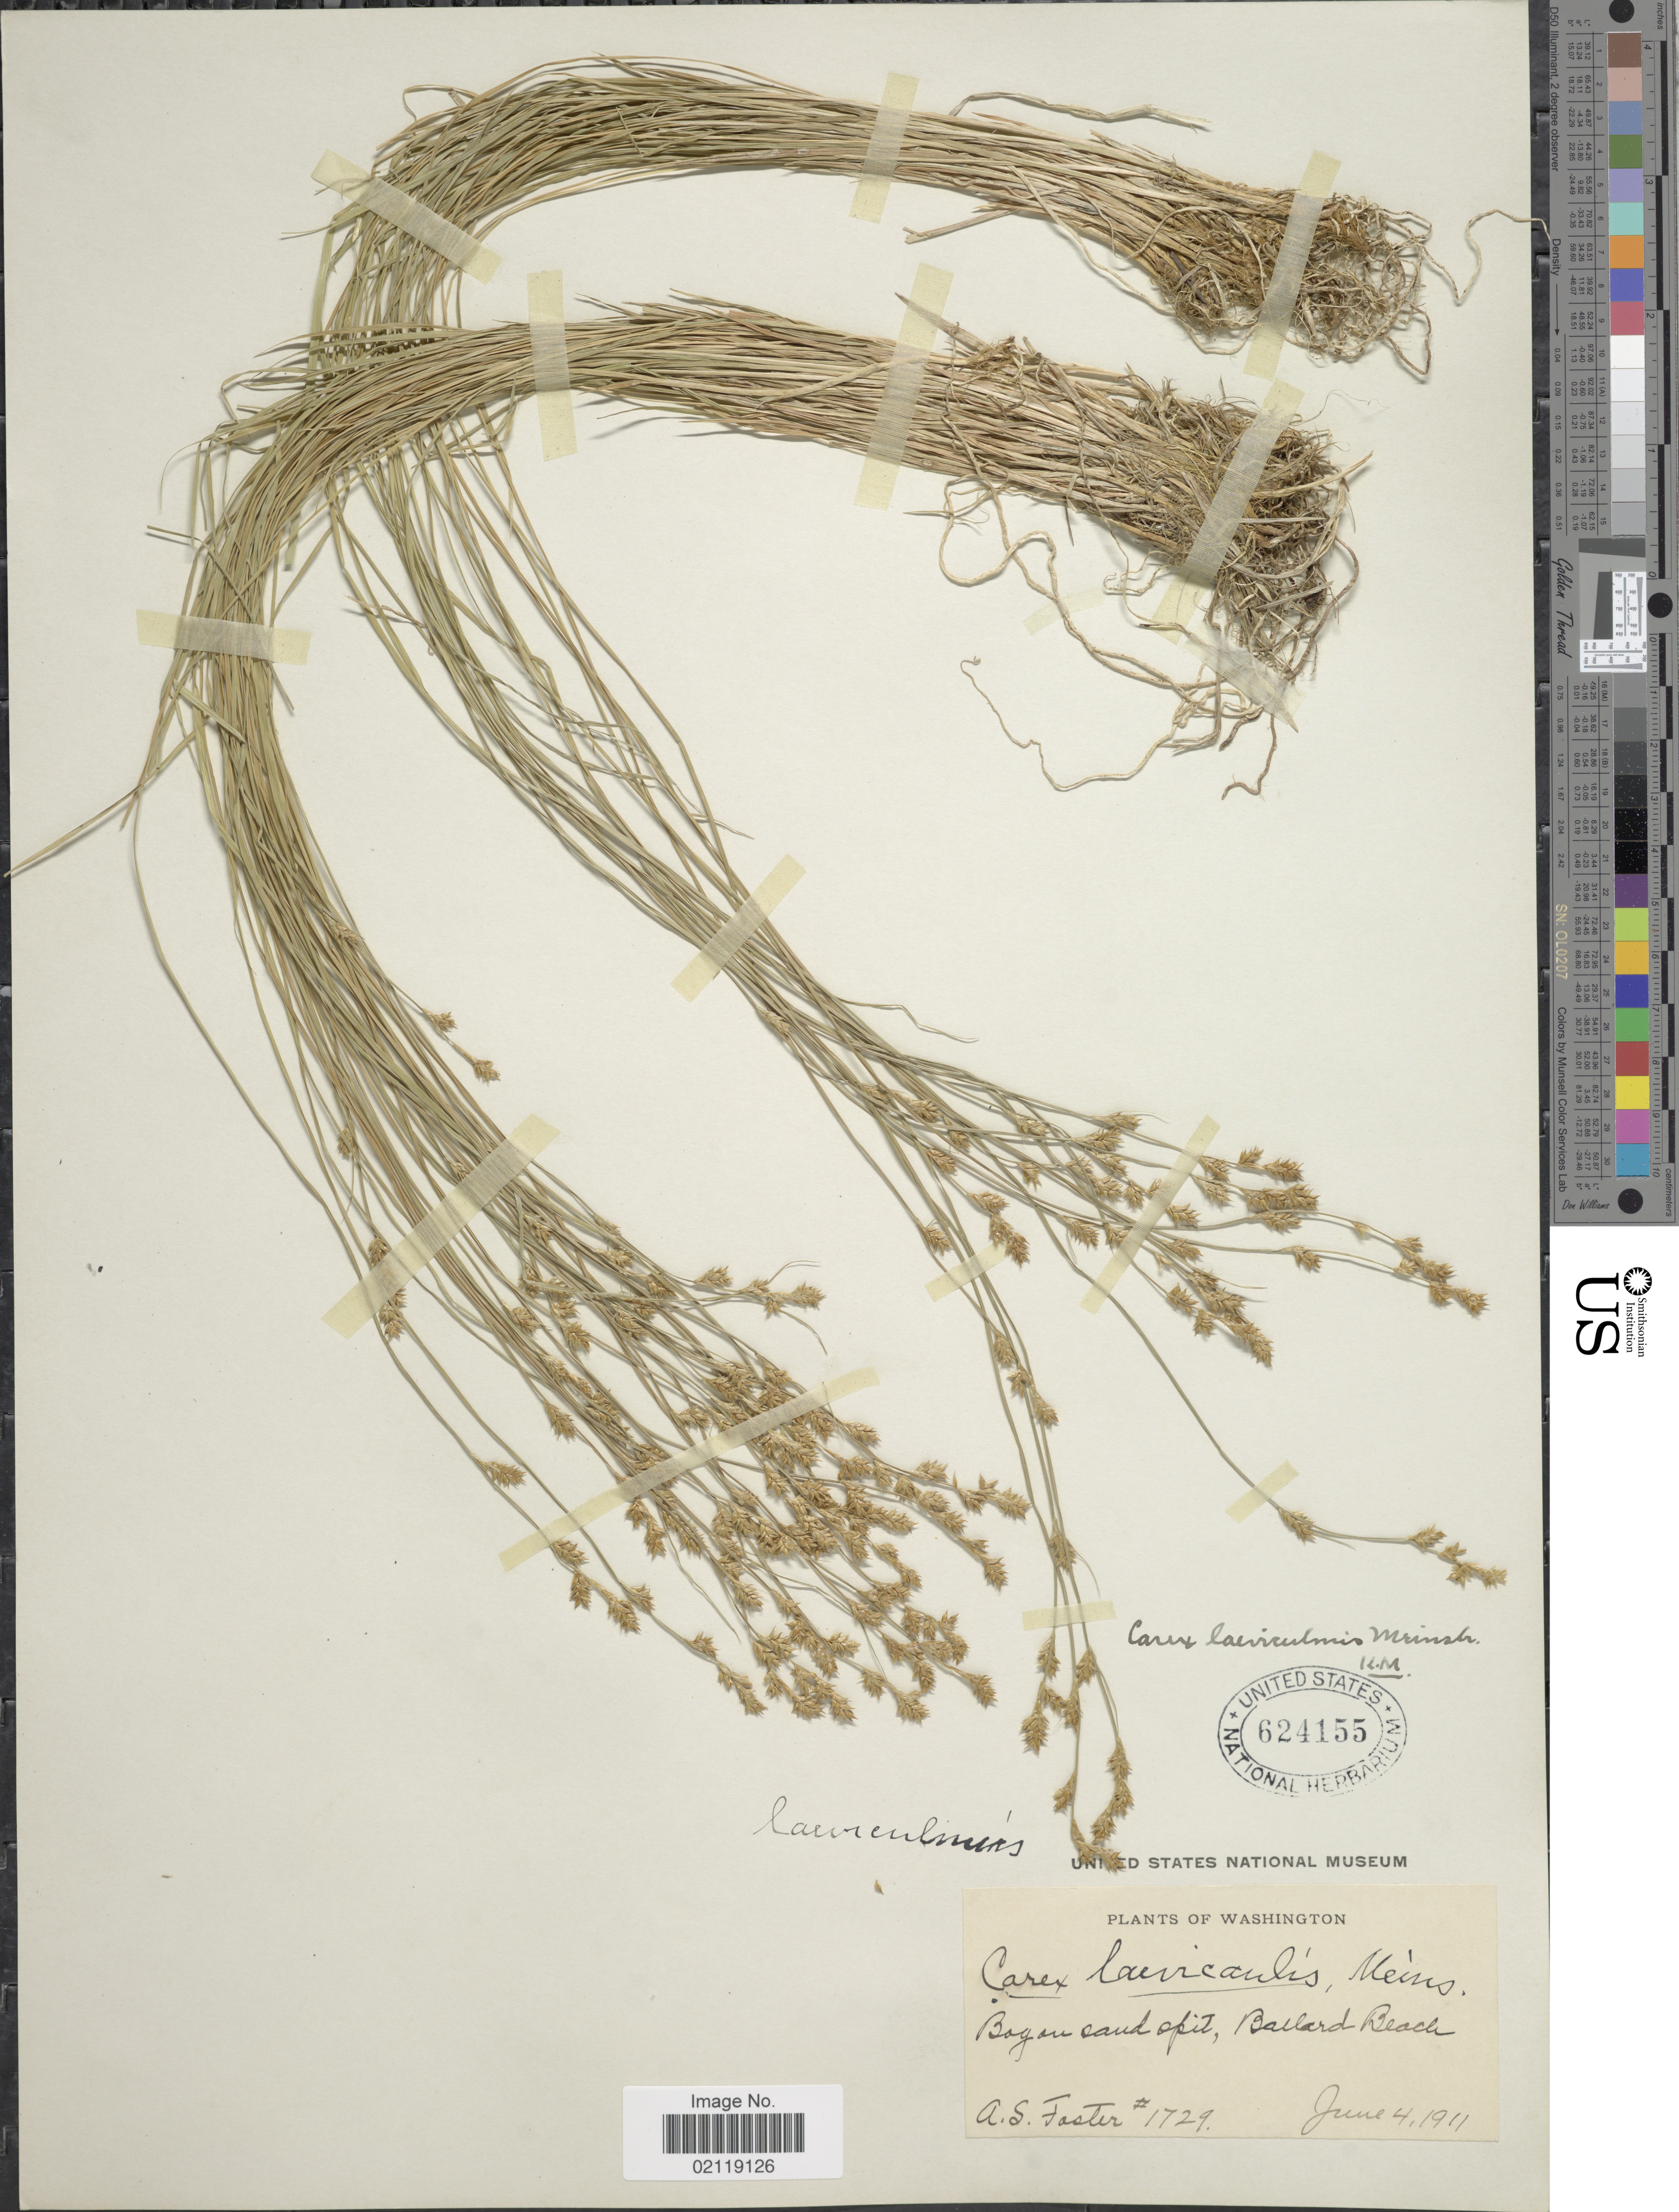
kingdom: Plantae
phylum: Tracheophyta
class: Liliopsida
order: Poales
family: Cyperaceae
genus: Carex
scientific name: Carex laeviculmis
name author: Meinsh.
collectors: A. S. Foster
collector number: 1729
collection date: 1911-06-04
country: United States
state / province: Washington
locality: Bog on sand spit, Ballard Beach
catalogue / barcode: US 624155